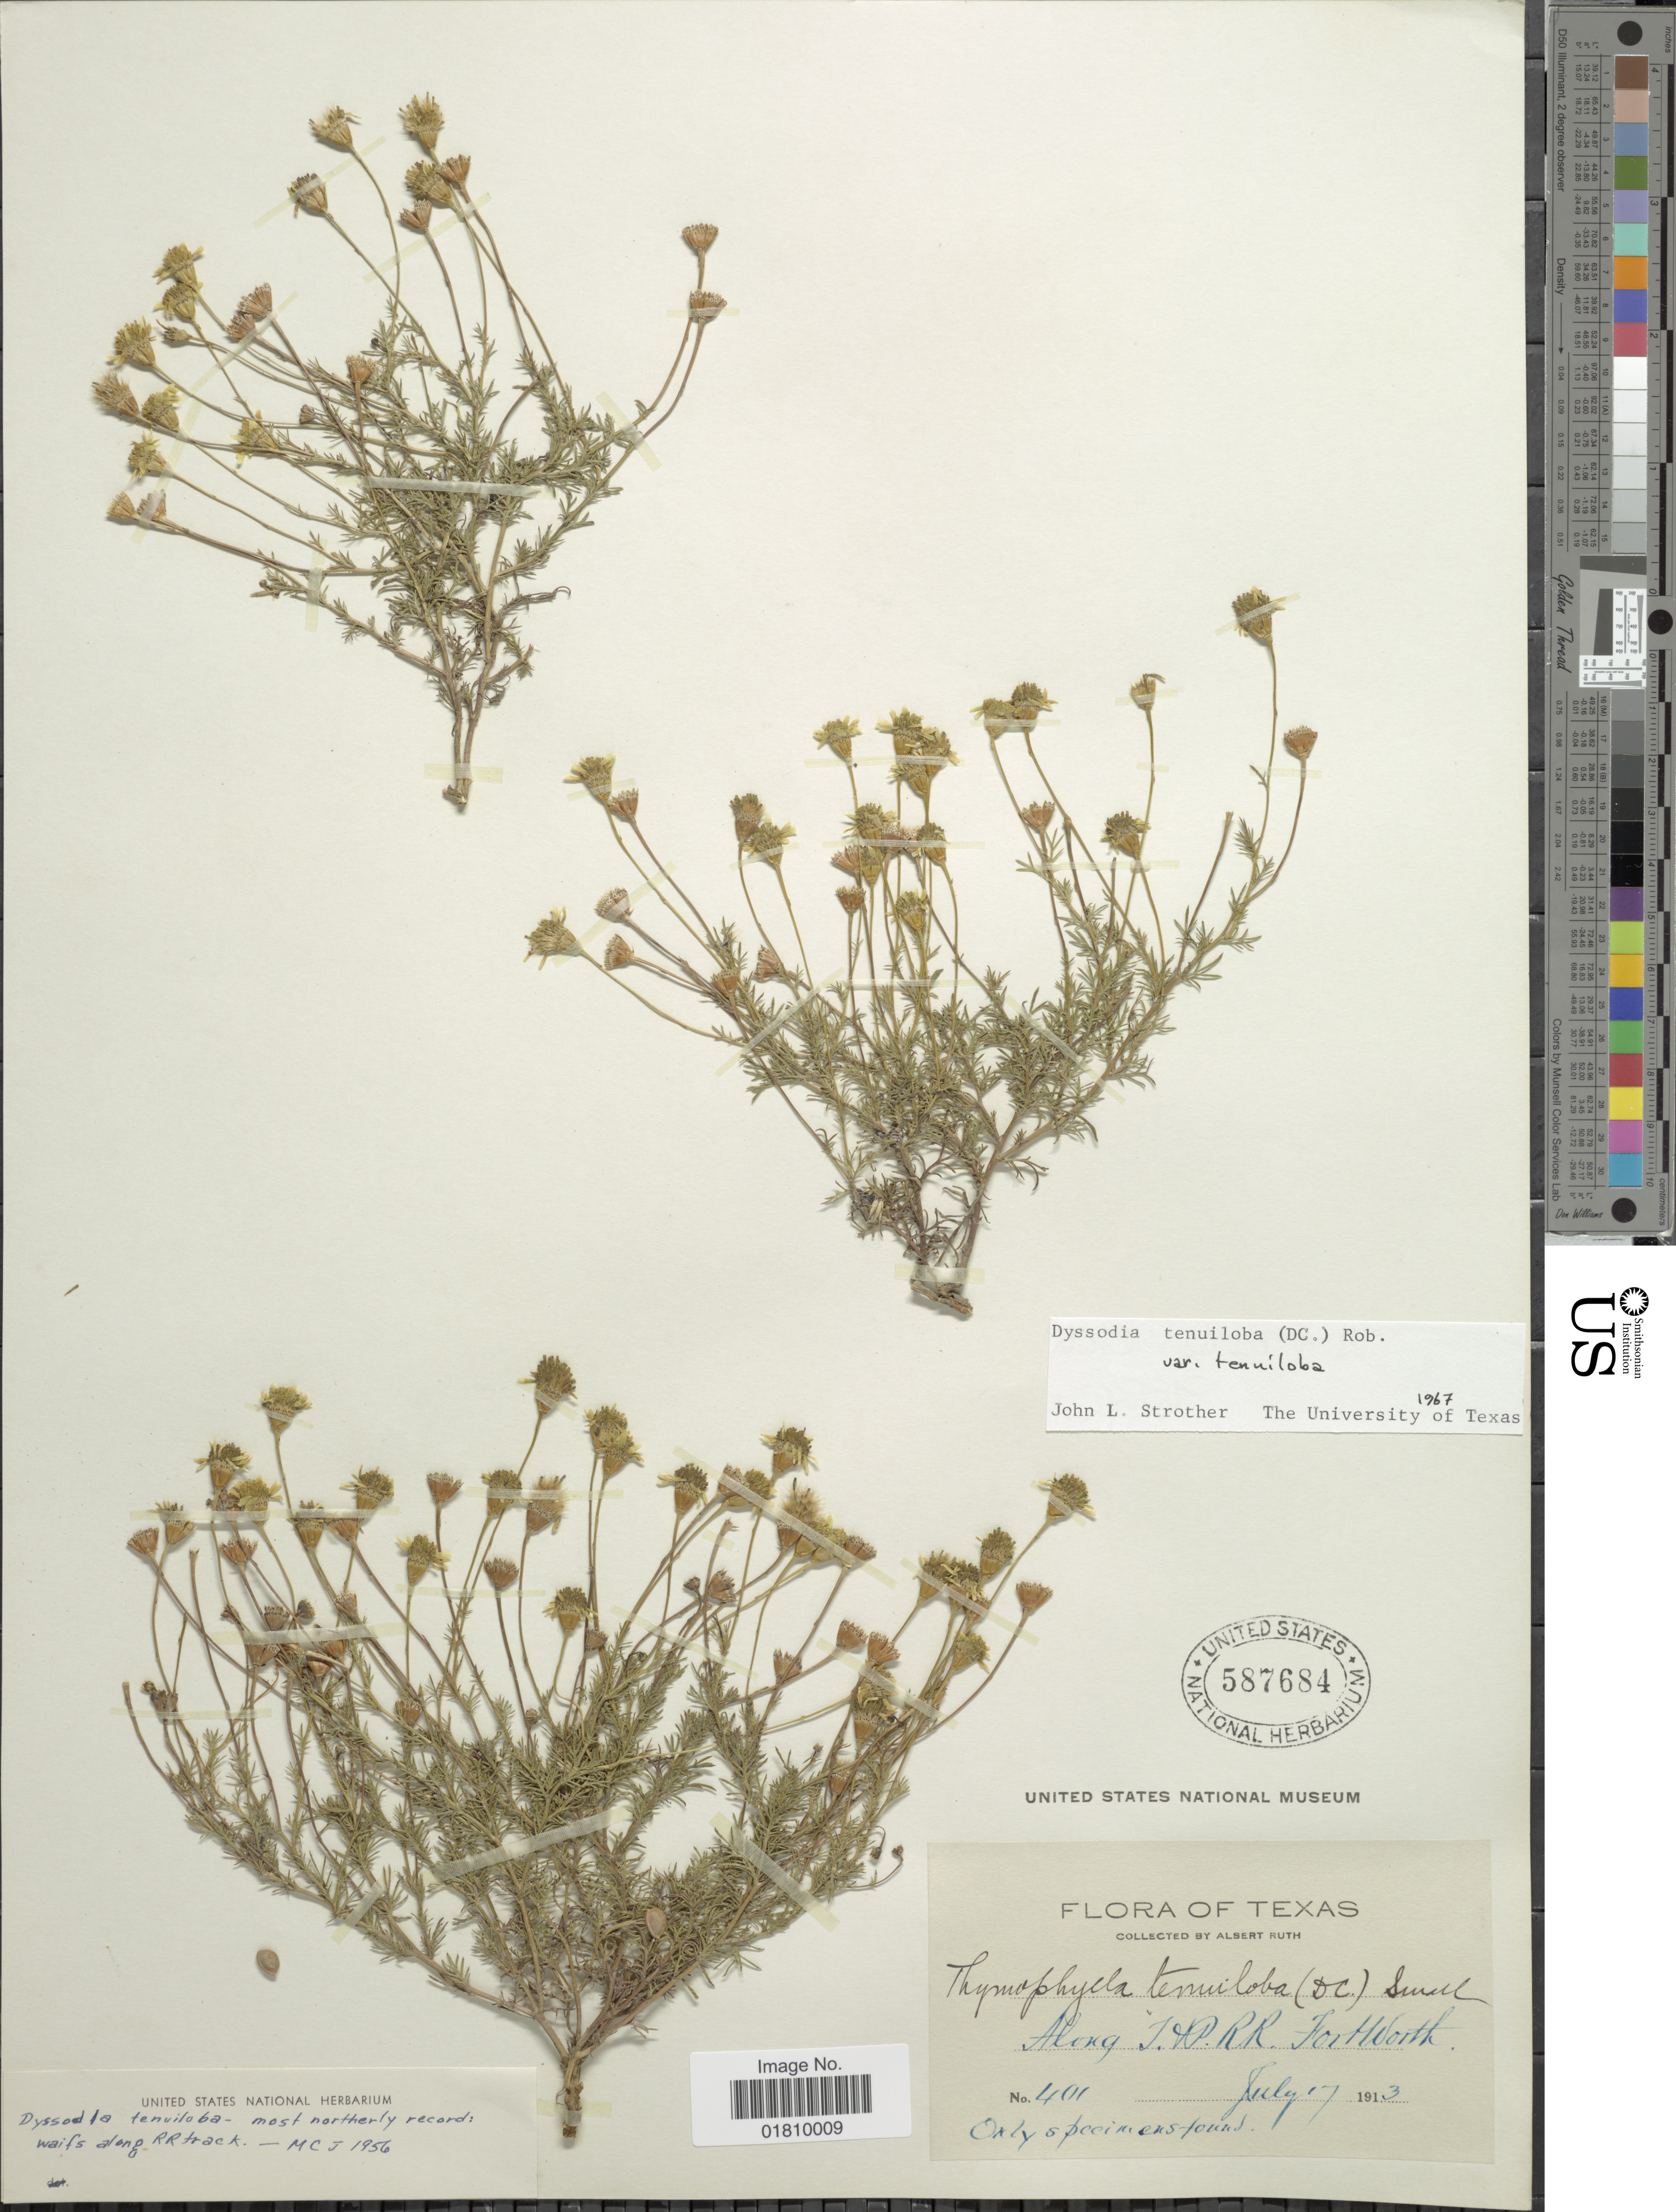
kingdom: Plantae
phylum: Tracheophyta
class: Magnoliopsida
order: Asterales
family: Asteraceae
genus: Thymophylla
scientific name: Thymophylla tenuiloba var. tenuiloba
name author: (DC.) Small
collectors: A. Ruth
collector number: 401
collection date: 1913-07-17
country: United States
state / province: Texas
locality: Along J.A.P. RR. Forth Worth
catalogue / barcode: US 587684